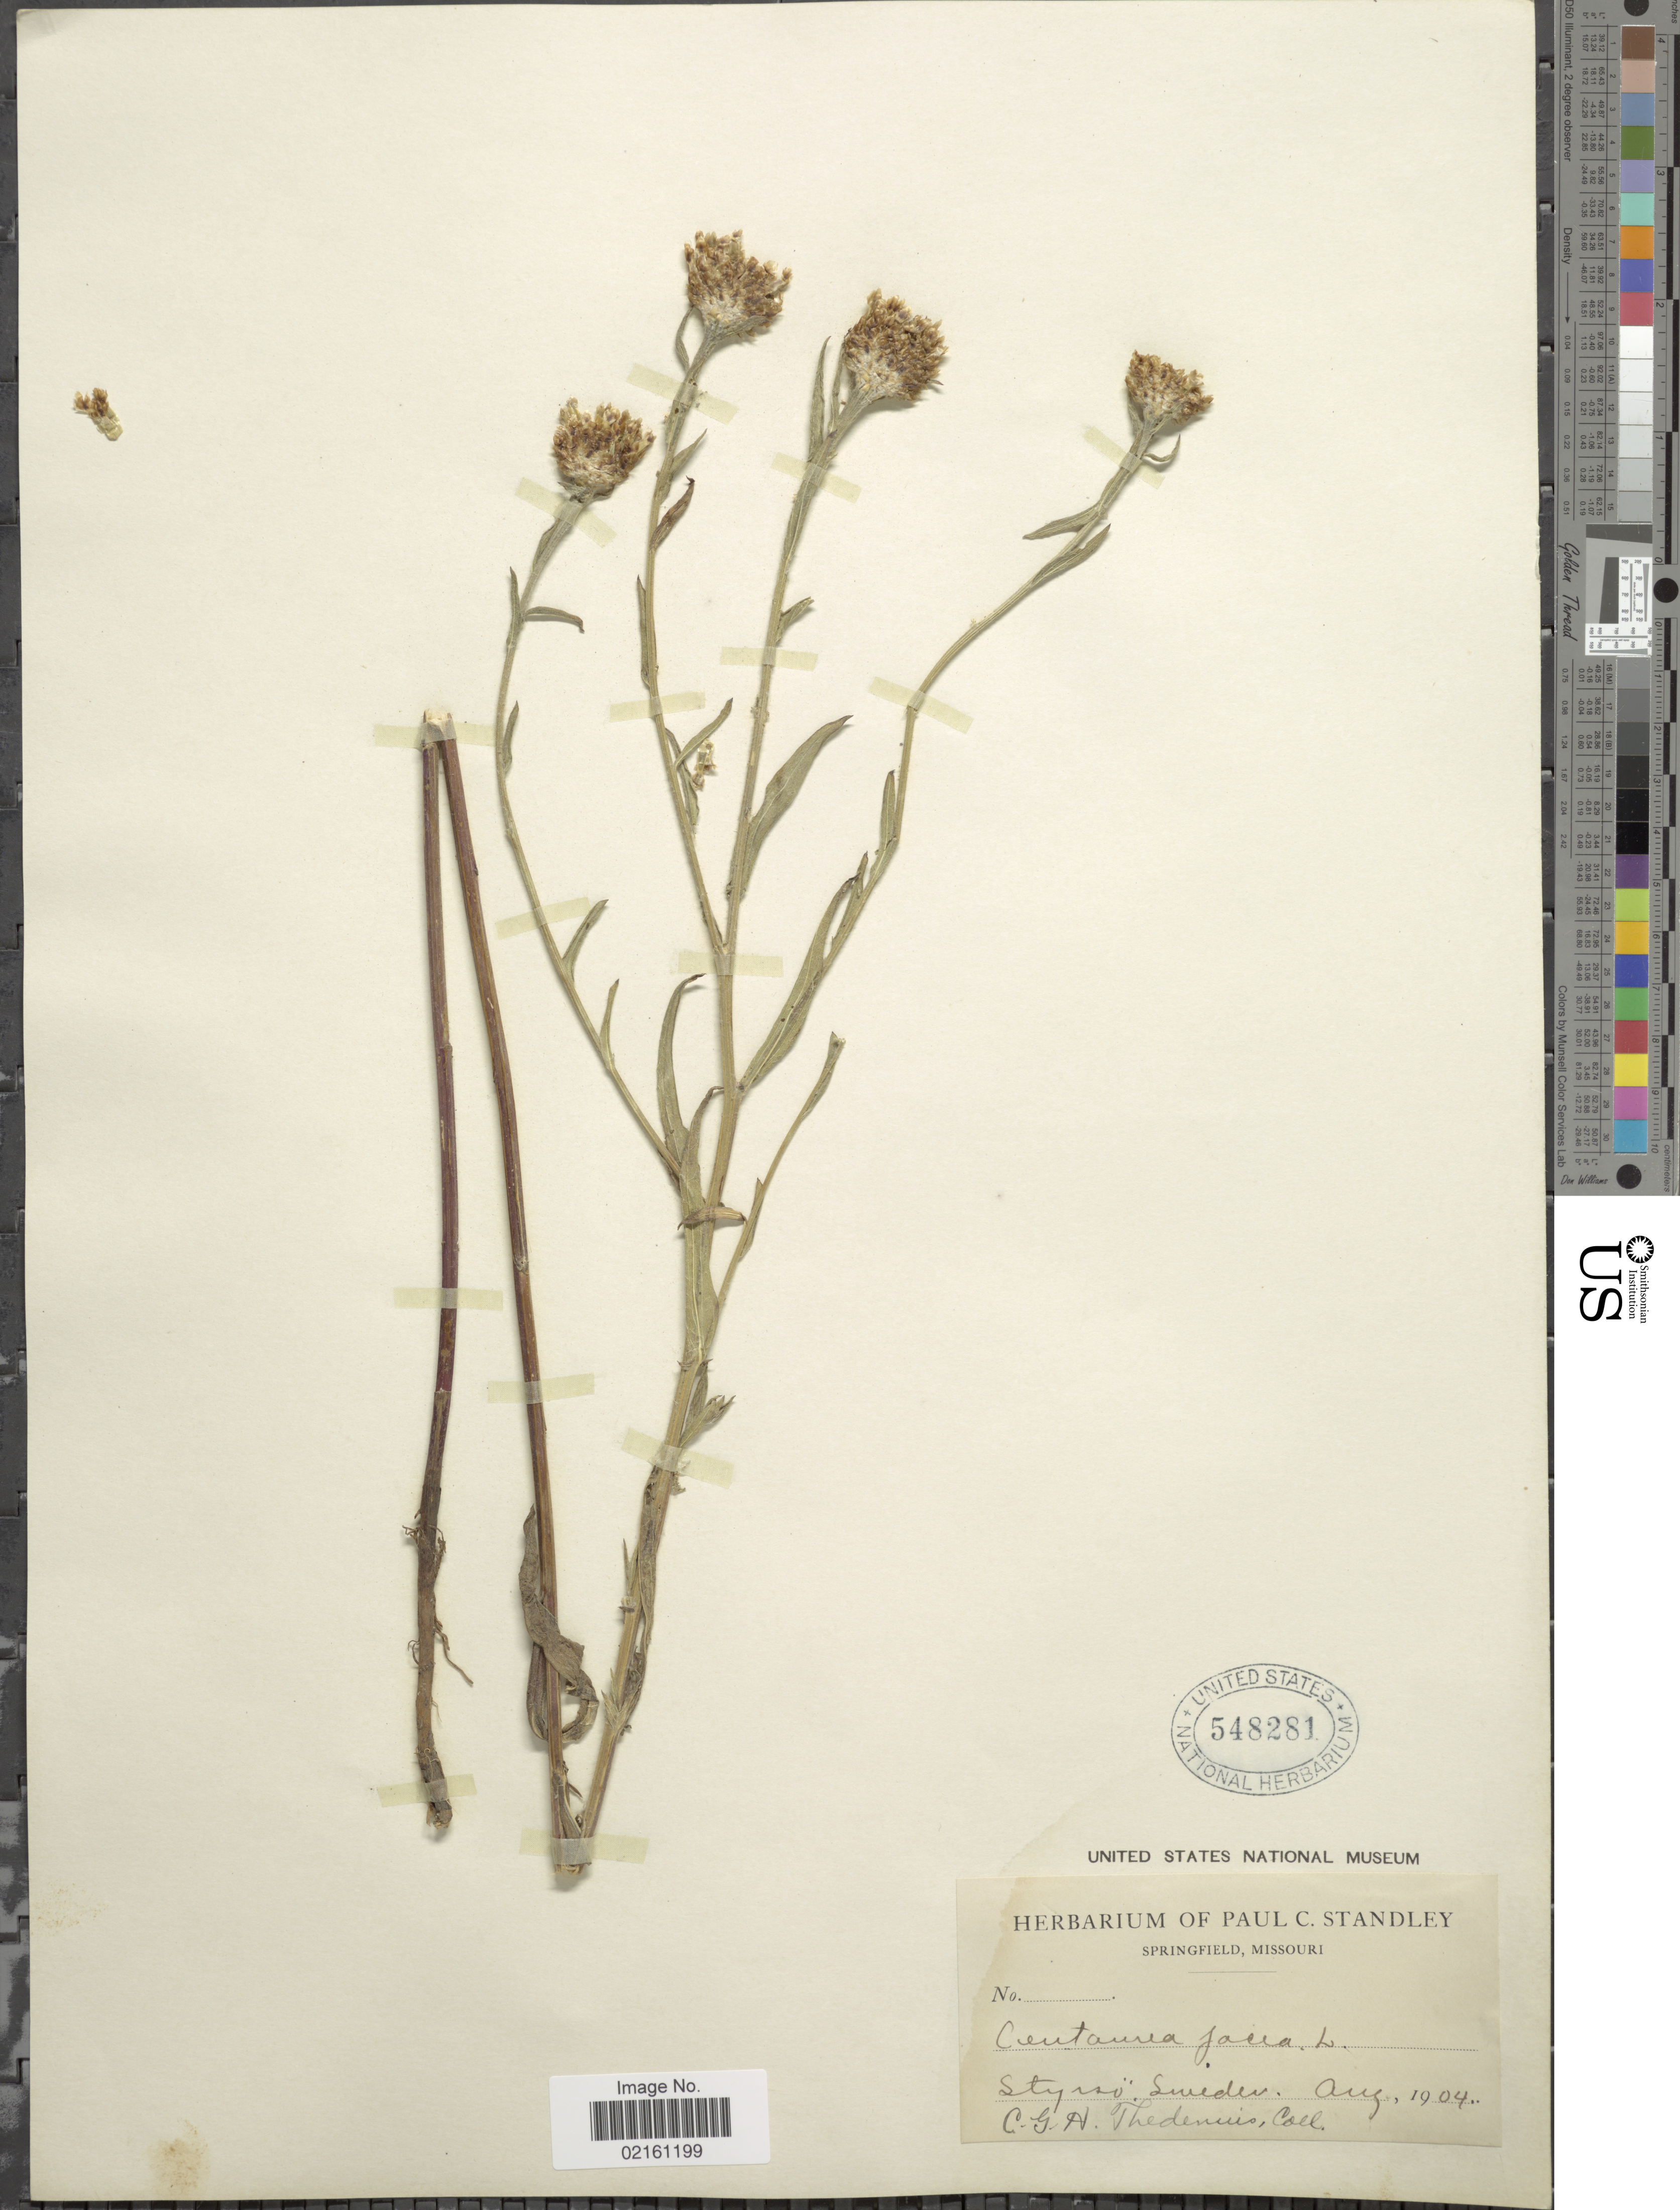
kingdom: Plantae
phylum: Tracheophyta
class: Magnoliopsida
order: Asterales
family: Asteraceae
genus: Centaurea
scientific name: Centaurea jacea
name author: L.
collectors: C. Thedenuis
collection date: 1904-08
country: Sweden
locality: Styrso.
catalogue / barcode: US 548281